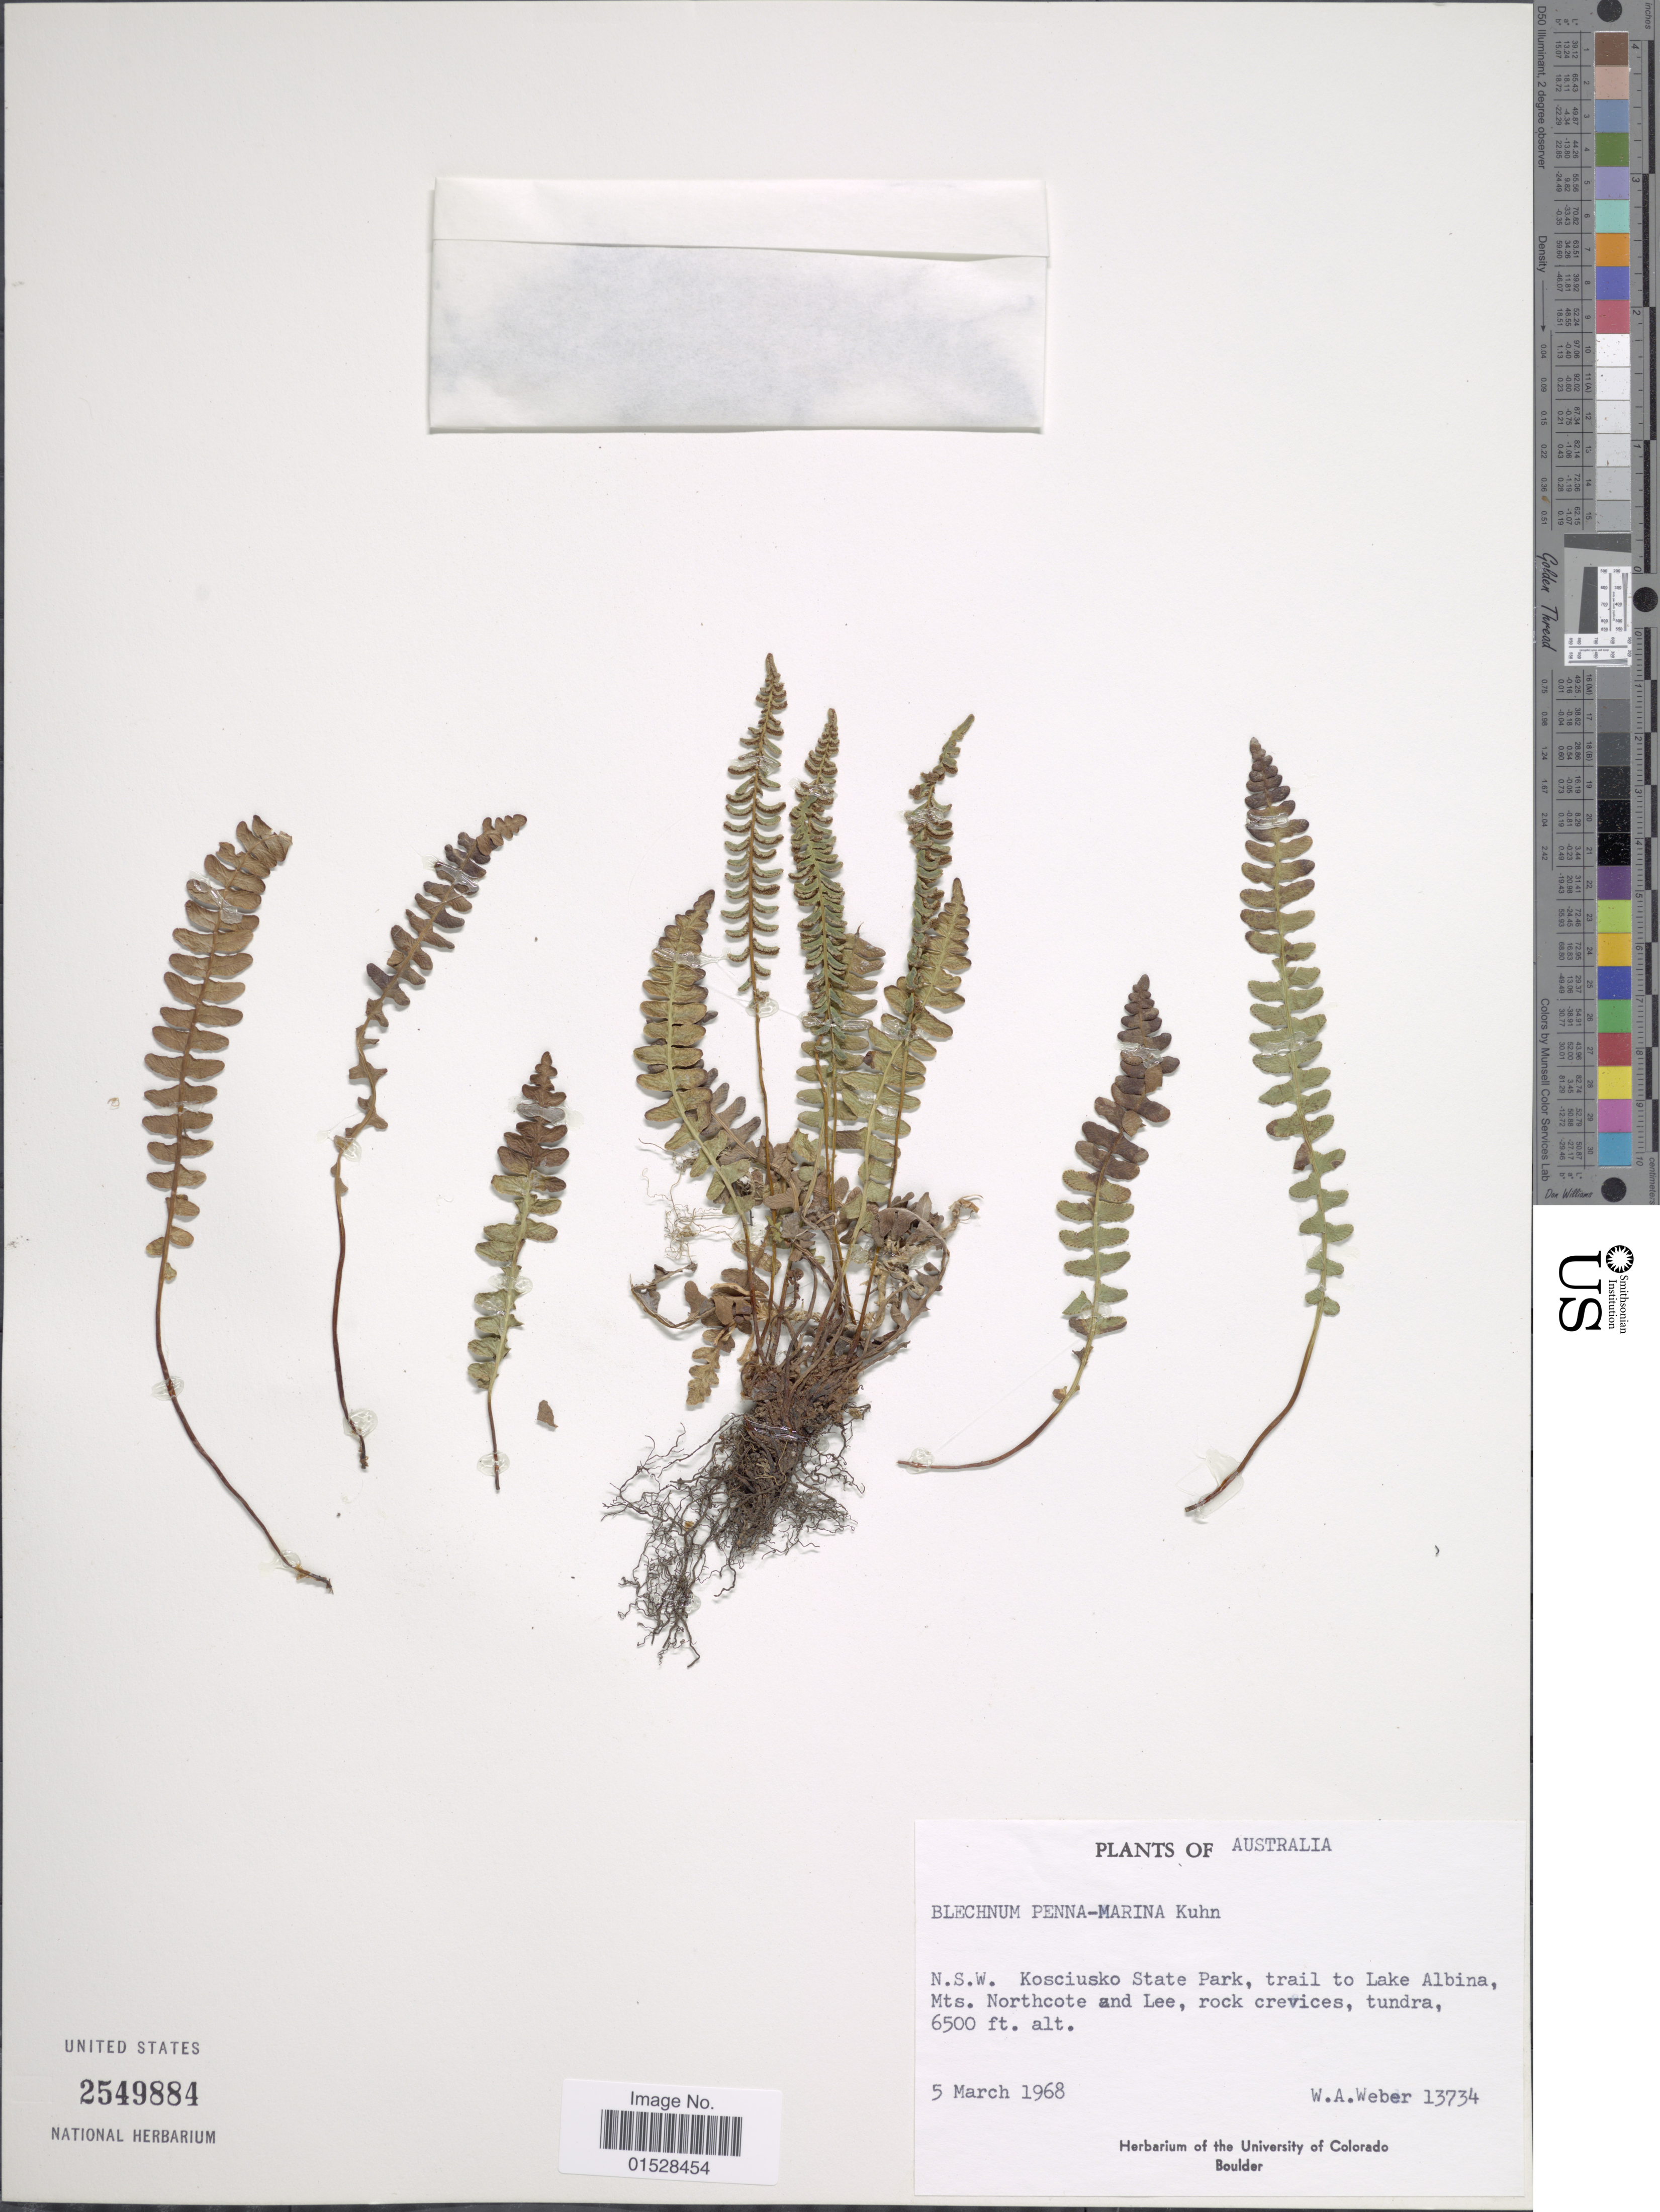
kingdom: Plantae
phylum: Tracheophyta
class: Polypodiopsida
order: Polypodiales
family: Blechnaceae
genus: Blechnum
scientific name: Blechnum penna-marina subsp. alpina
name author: T.C. Chambers & P. A. Farrant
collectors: W. A. Weber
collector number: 13734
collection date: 1968-03-05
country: Australia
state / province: New South Wales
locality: Kosciusko State Park, trail to Lake Albina, Mts. Nortcote and Lee.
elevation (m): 1981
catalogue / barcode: US 2549884